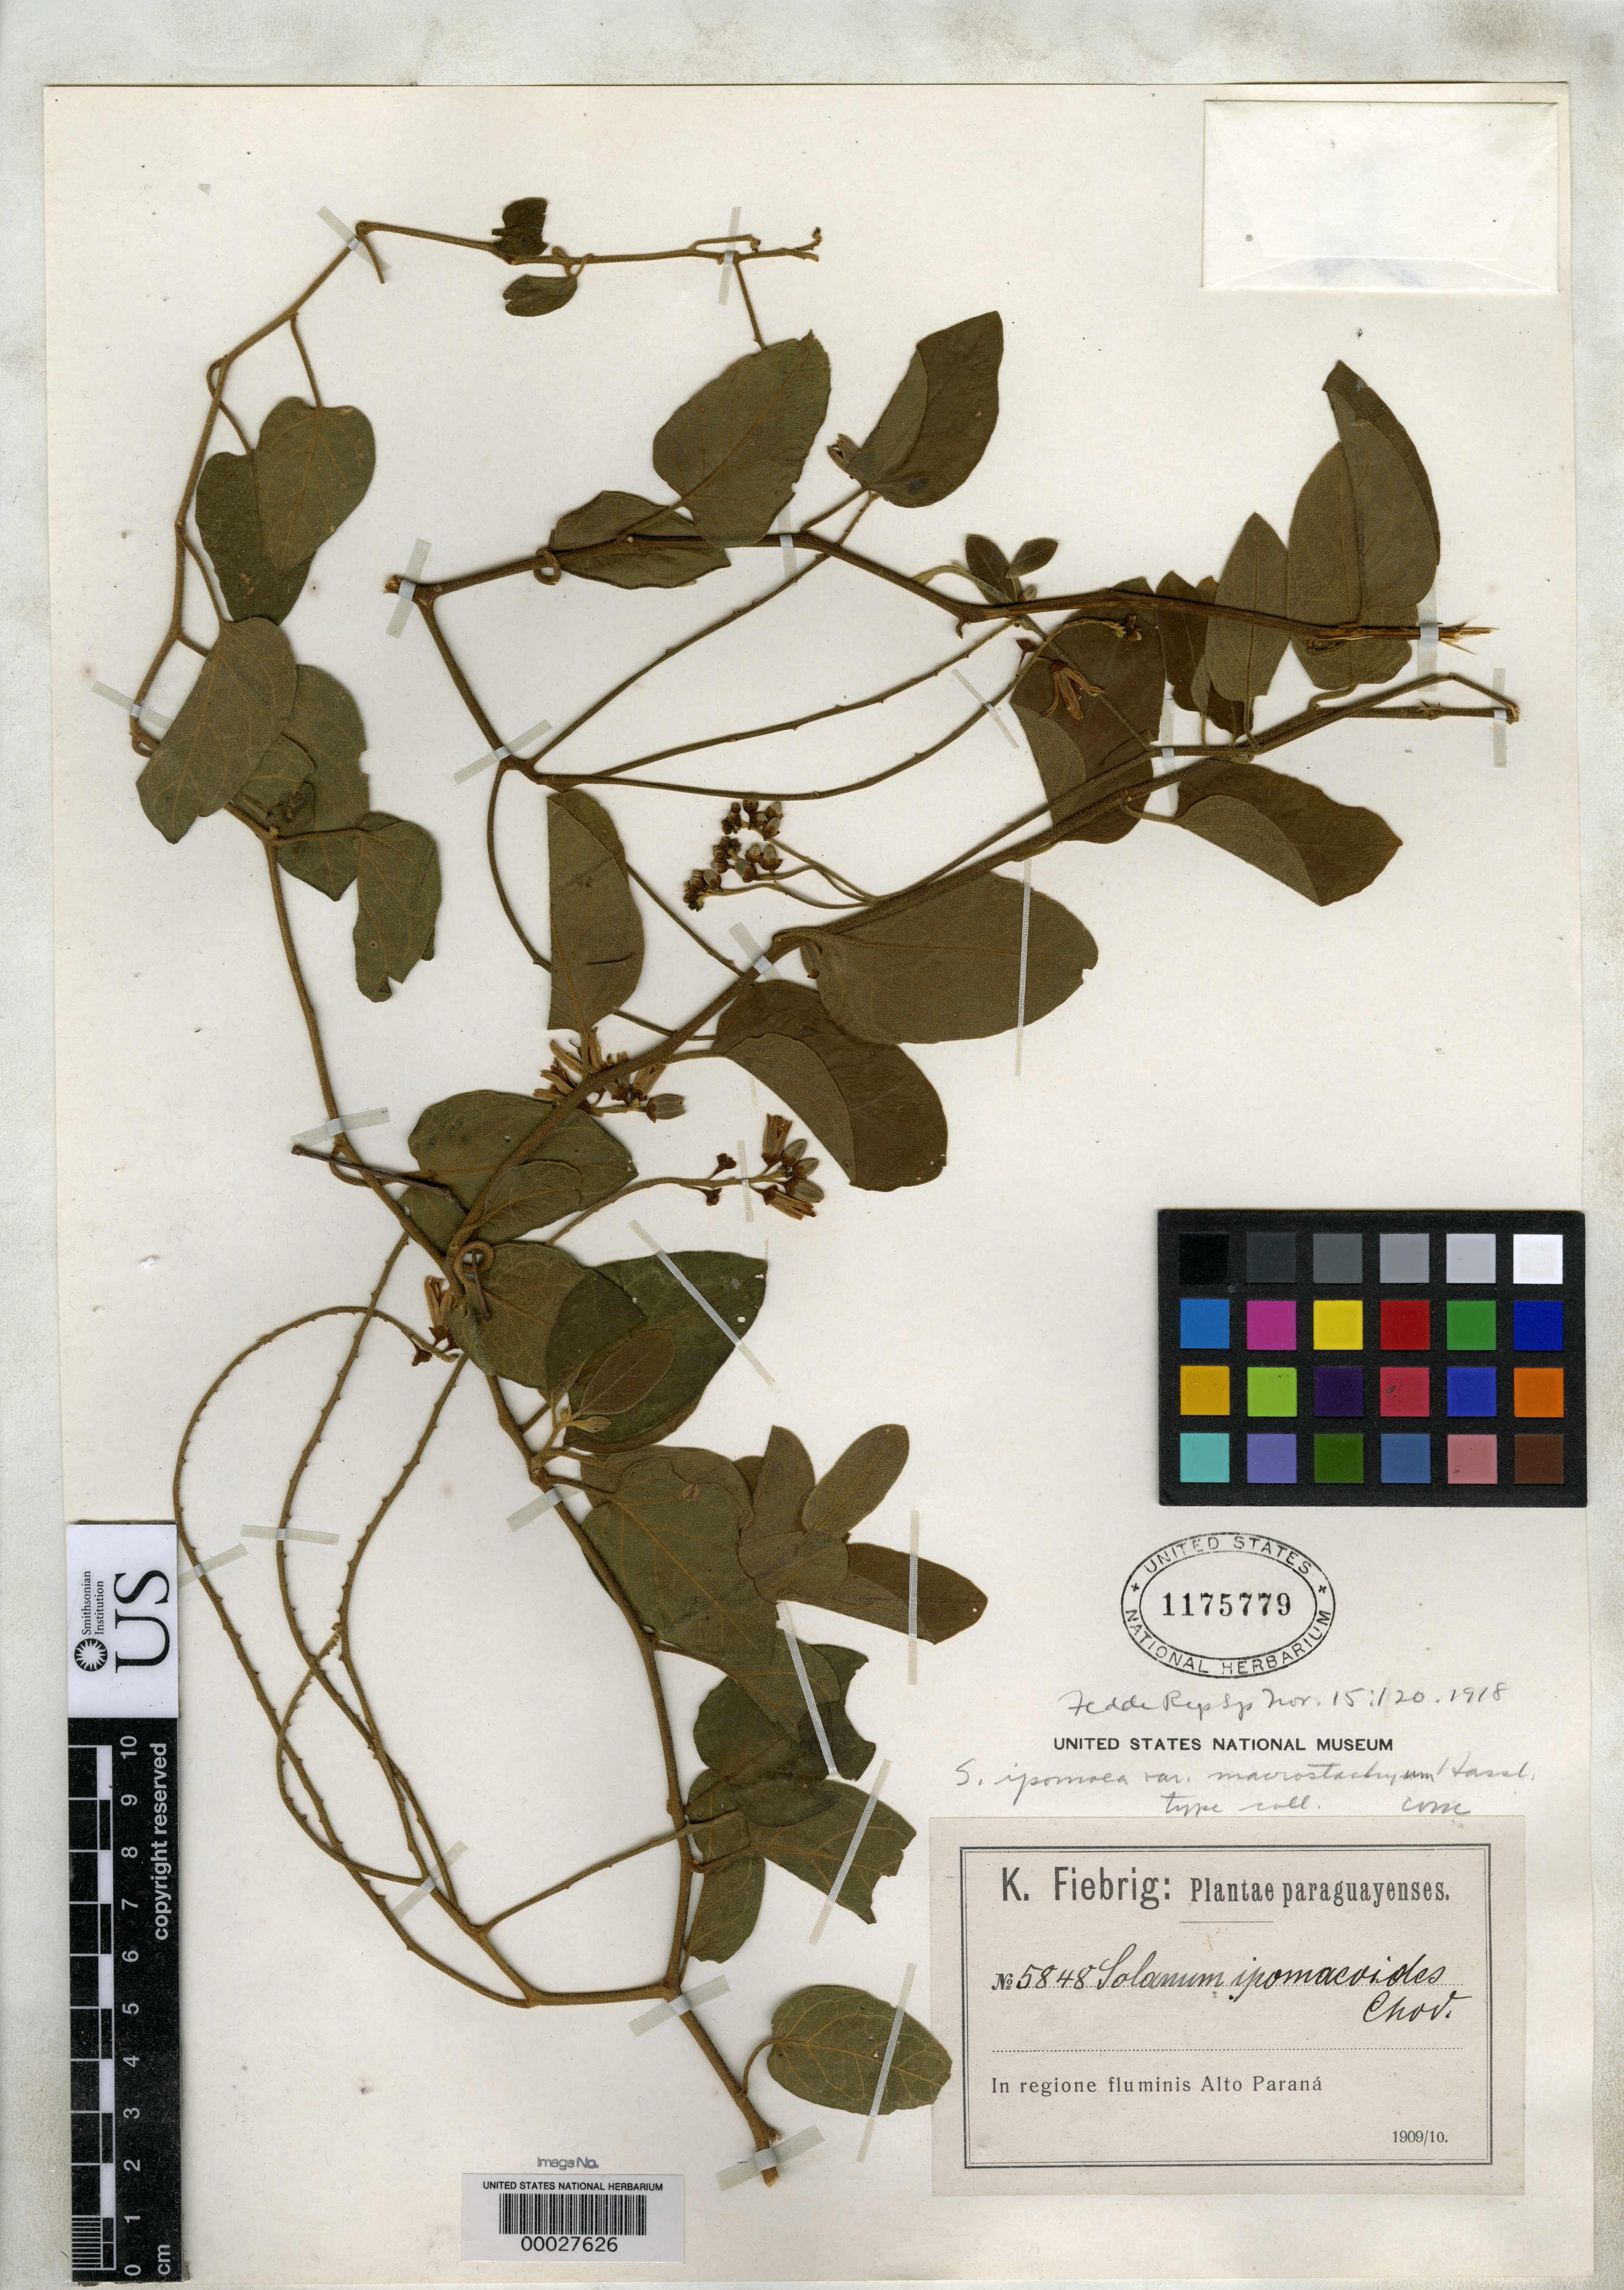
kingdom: Plantae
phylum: Tracheophyta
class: Magnoliopsida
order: Solanales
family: Solanaceae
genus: Solanum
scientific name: Solanum ipomoea var. macrostachyum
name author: Hassl.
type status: Isotype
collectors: K. Fiebrig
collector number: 5848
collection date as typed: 1909 to -- --- 1910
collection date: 1909/1910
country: Paraguay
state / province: Alto Paraná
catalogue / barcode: US 1175779